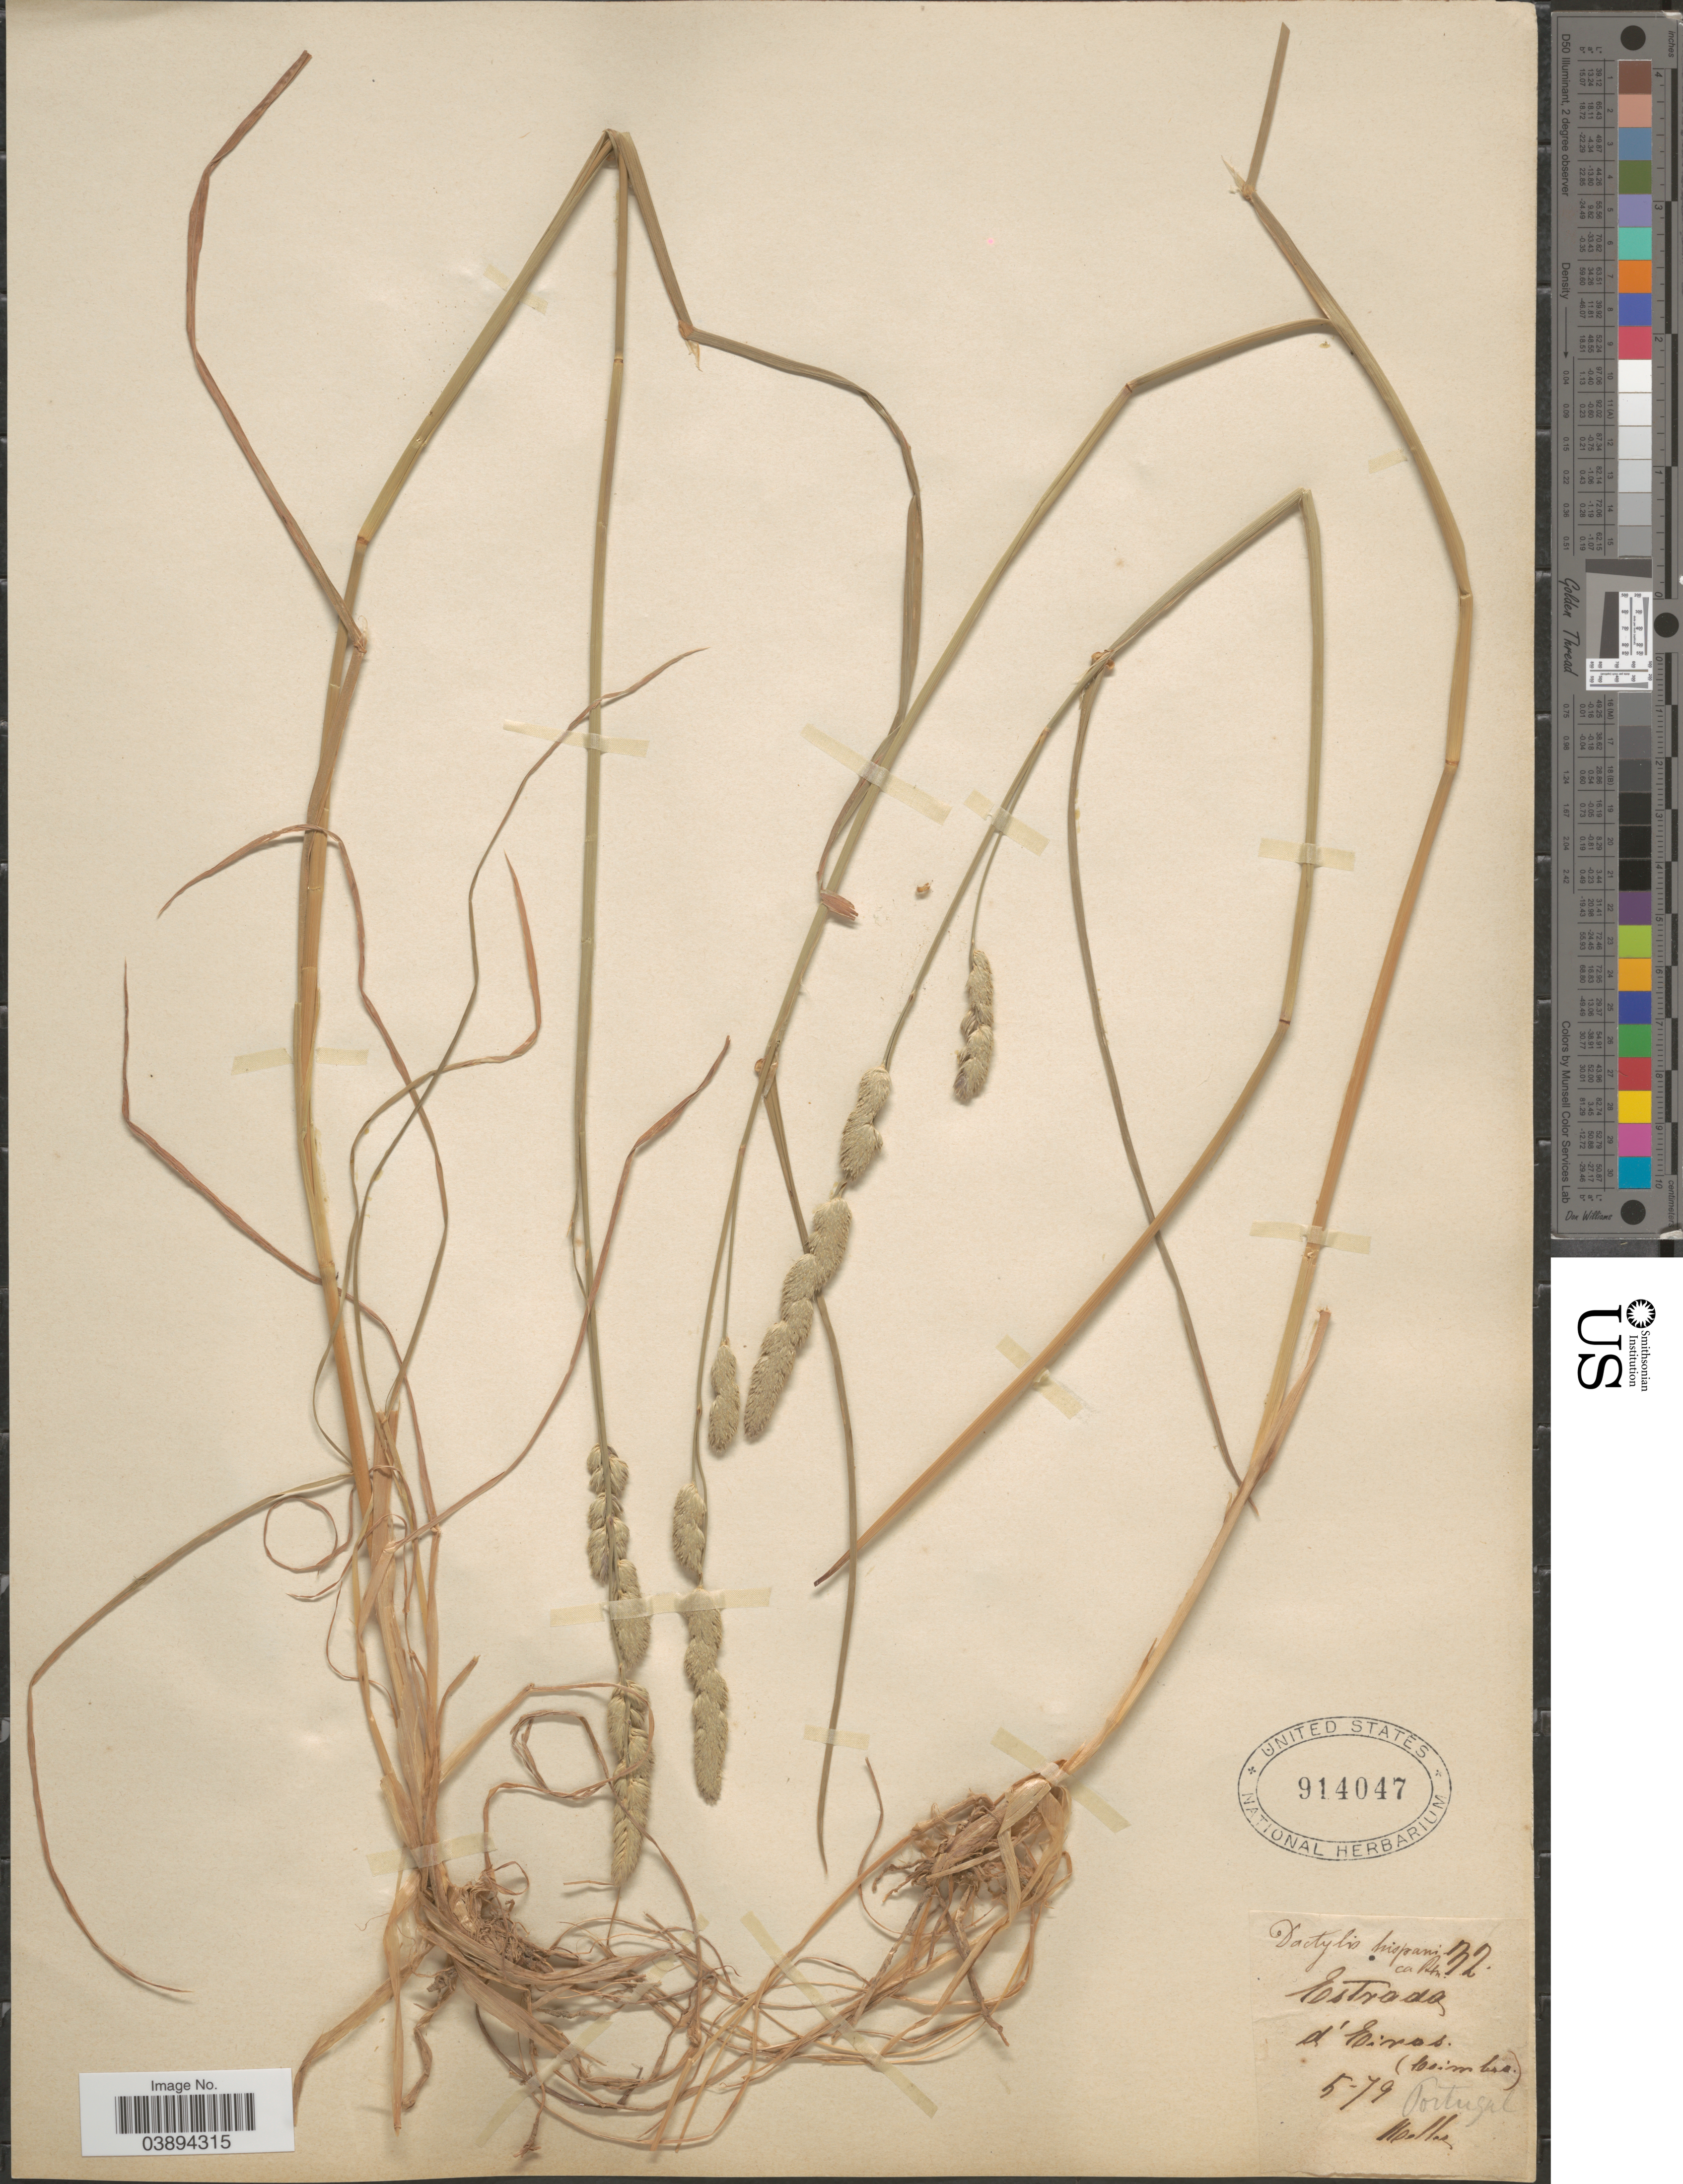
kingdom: Plantae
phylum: Tracheophyta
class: Liliopsida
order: Poales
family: Poaceae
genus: Dactylis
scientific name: Dactylis glomerata subsp. hispanica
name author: (Roth) Nyman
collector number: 32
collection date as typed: Transcribed d/m/y: /5/79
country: Portugal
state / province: Coimbra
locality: Estrada d'Eiras.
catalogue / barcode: US 914047